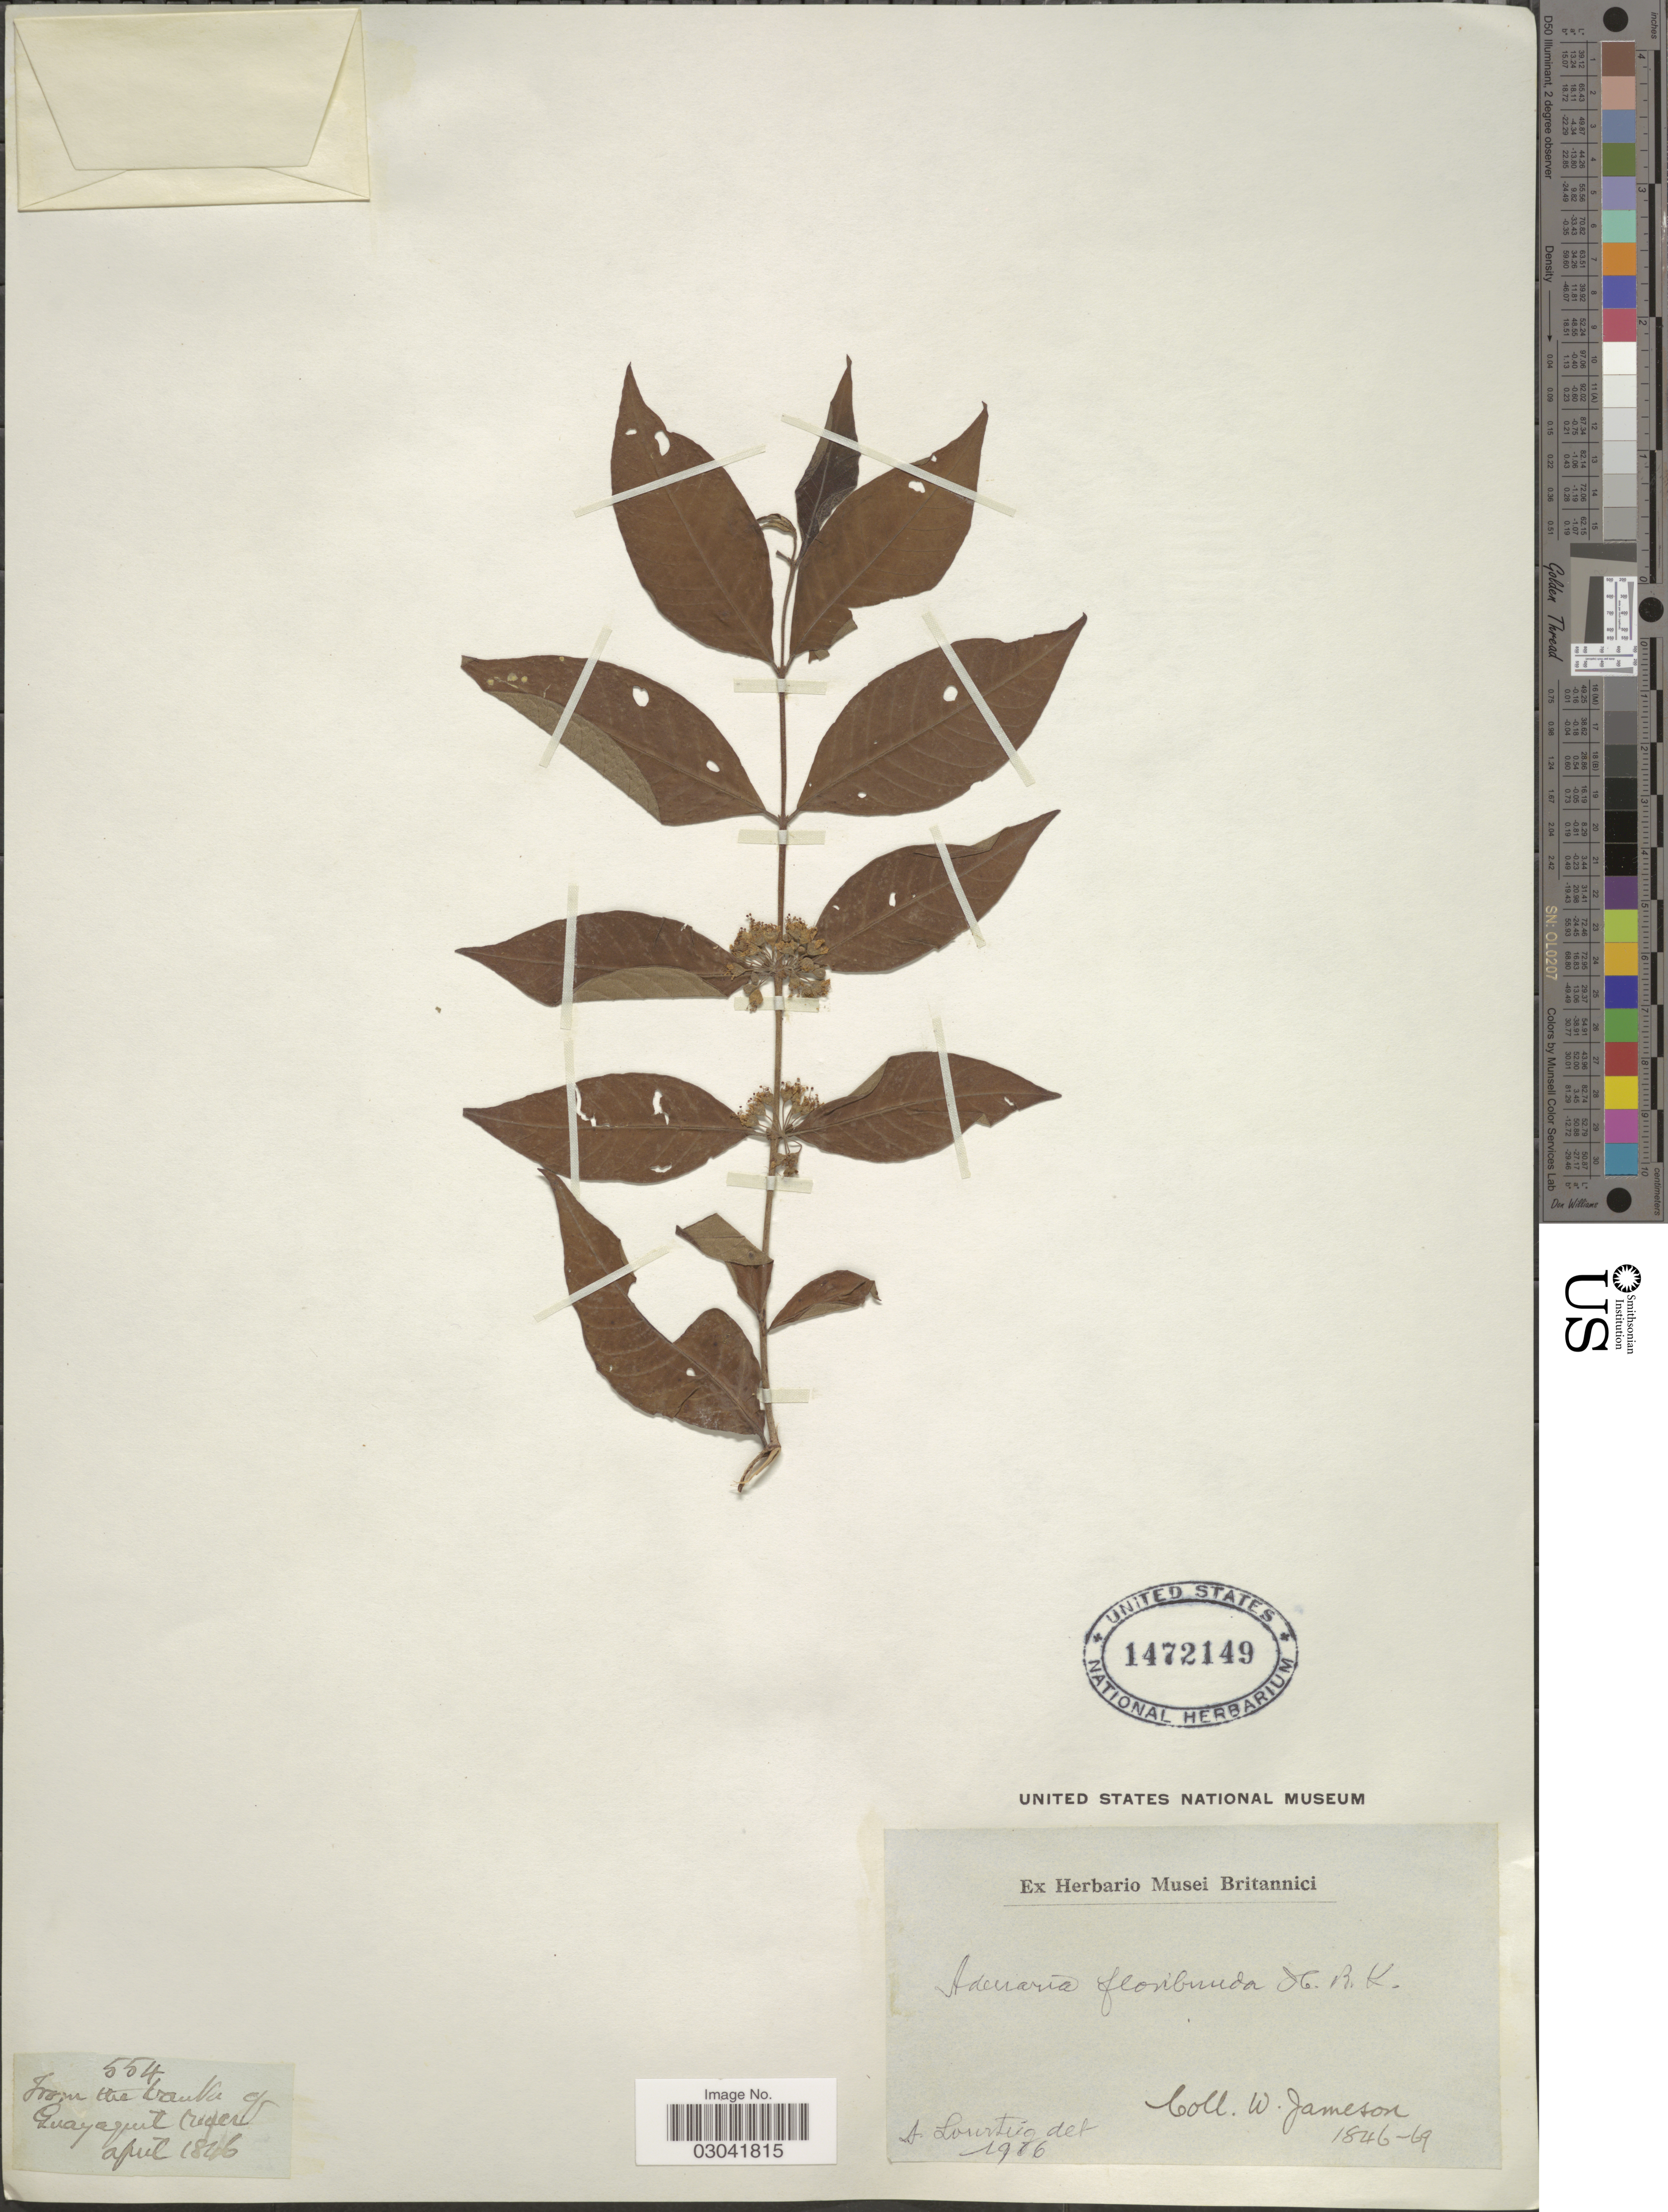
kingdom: Plantae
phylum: Tracheophyta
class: Magnoliopsida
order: Myrtales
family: Lythraceae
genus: Adenaria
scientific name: Adenaria floribunda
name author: Kunth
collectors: W. Jameson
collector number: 554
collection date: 1945-04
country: Ecuador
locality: From the banks of Guayaquil river.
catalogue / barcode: US 1472149